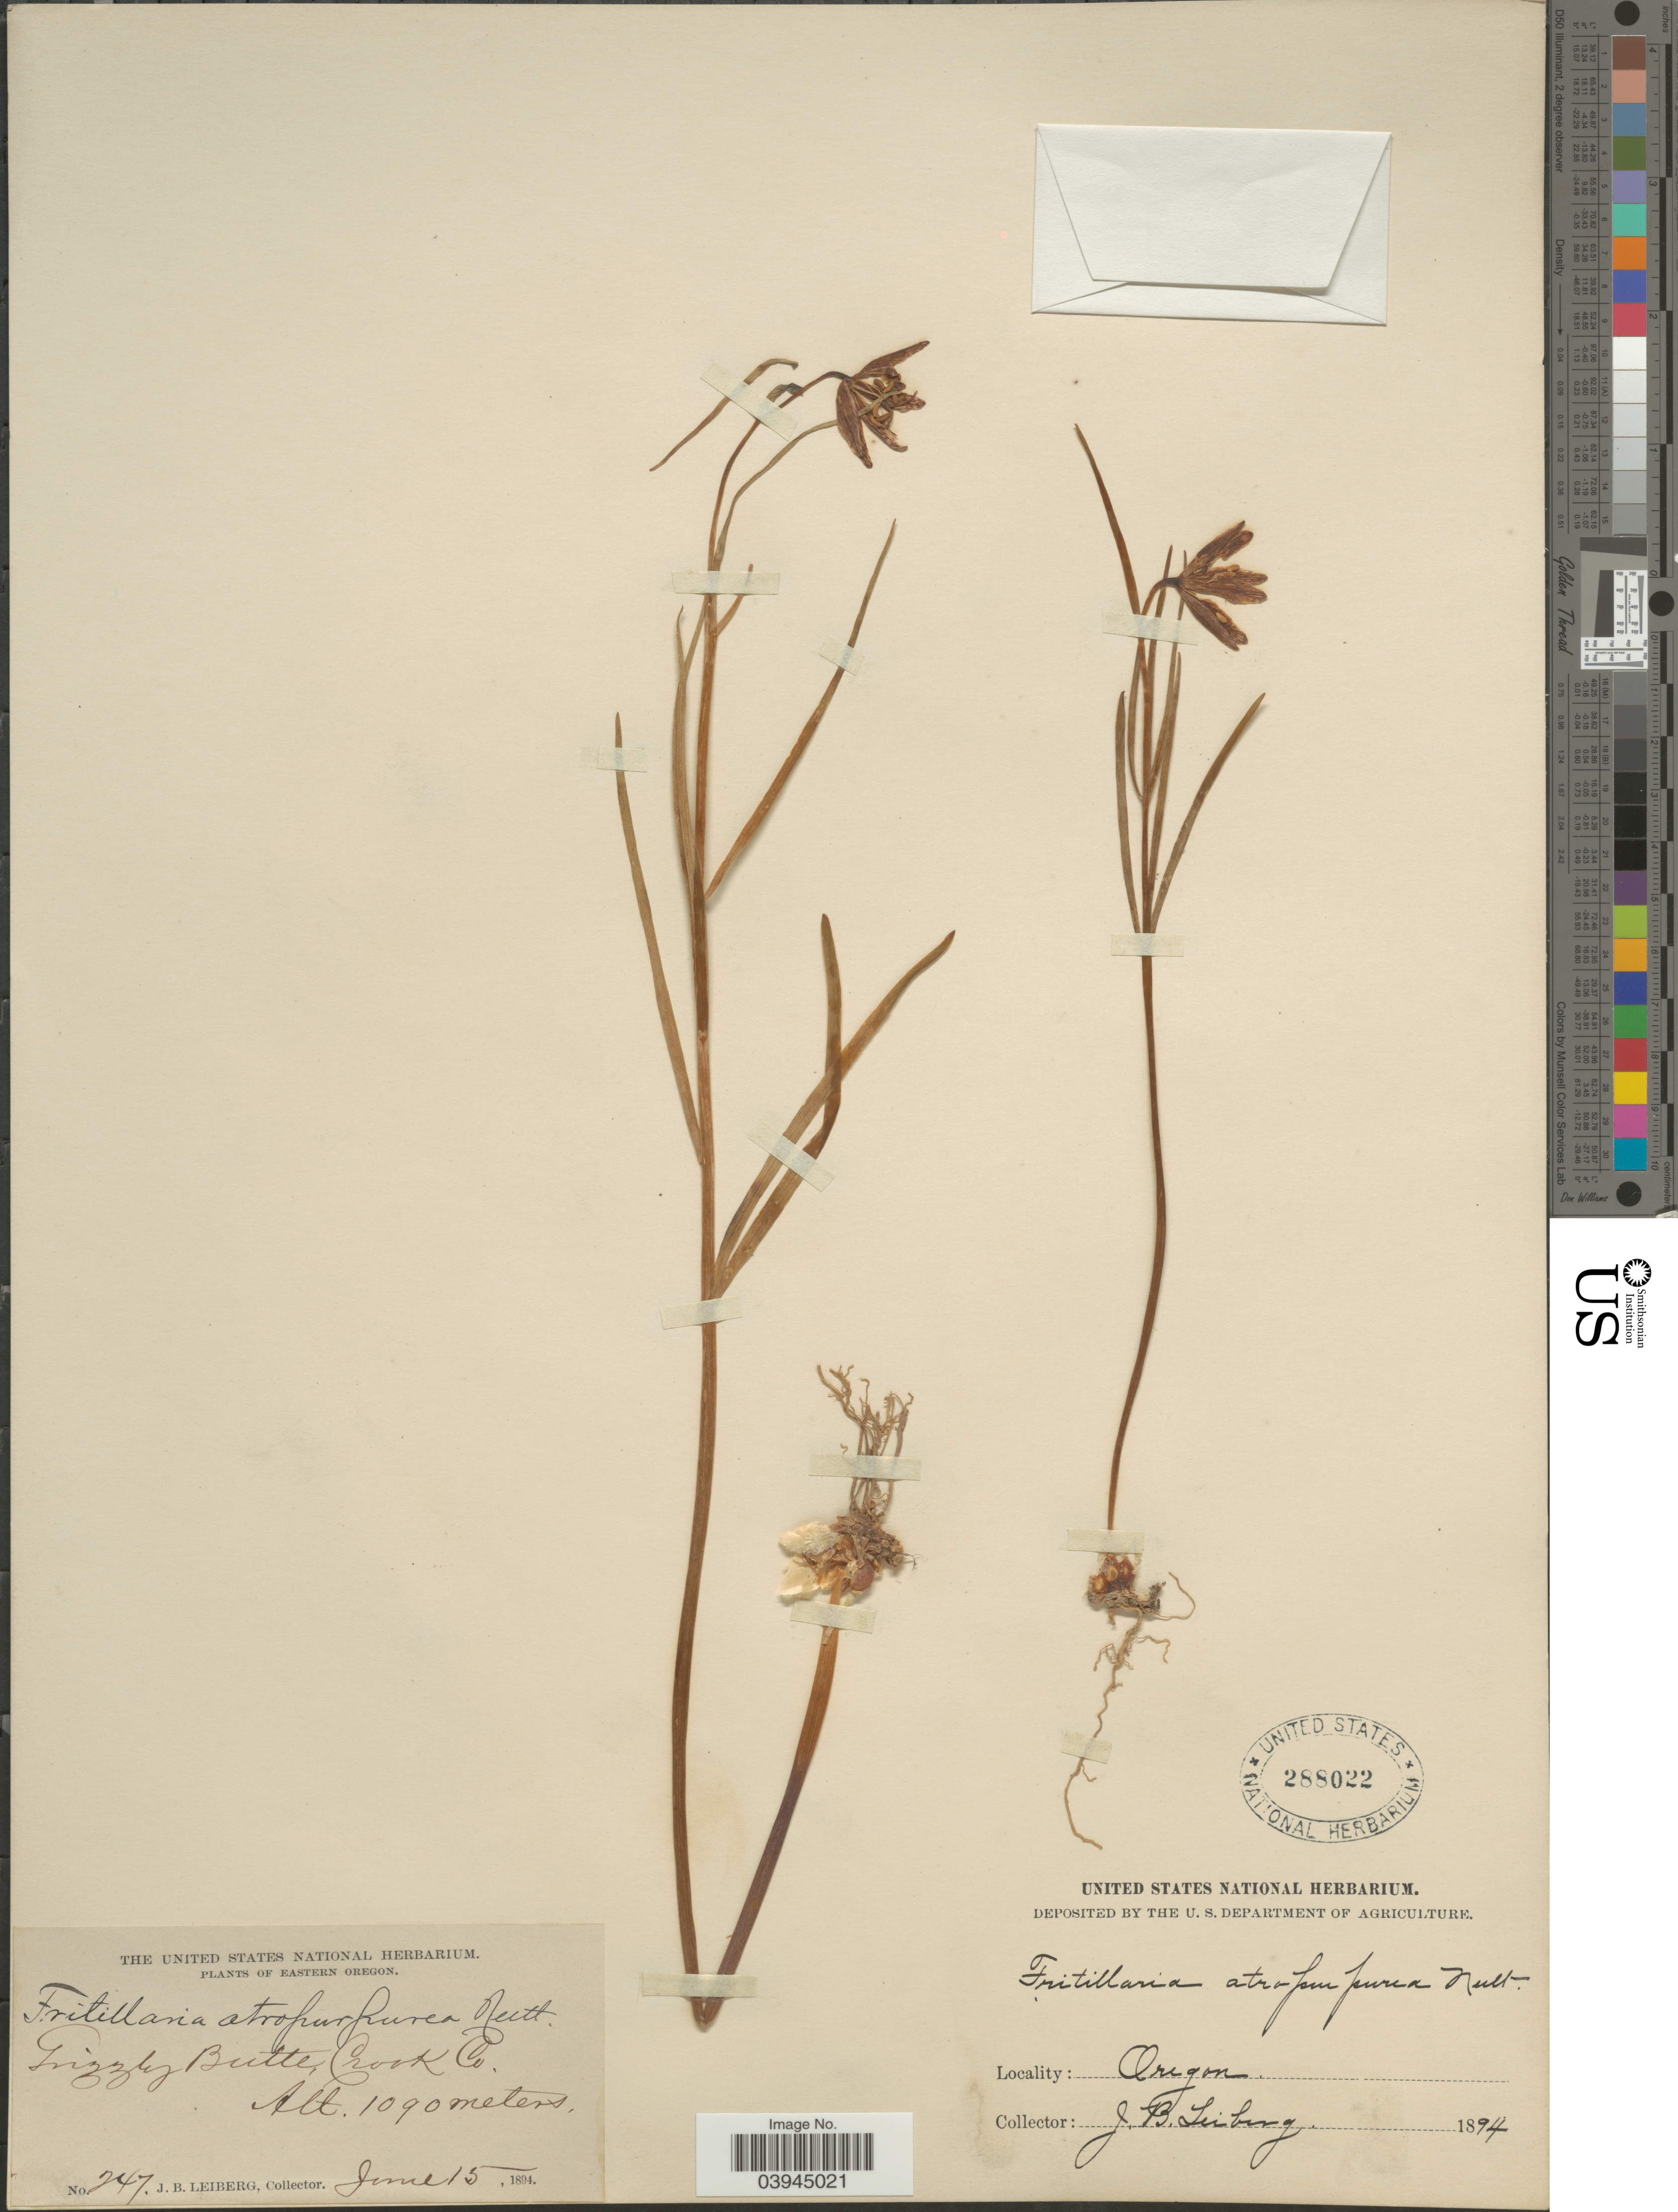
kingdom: Plantae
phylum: Tracheophyta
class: Liliopsida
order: Liliales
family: Liliaceae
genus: Fritillaria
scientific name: Fritillaria atropurpurea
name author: Nutt.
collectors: J. B. Leiberg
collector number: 247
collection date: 1894-06-15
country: United States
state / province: Oregon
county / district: Crook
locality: Eastern Oregon. Grizzly Butte, Crook Co.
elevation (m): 1090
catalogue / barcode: US 288022